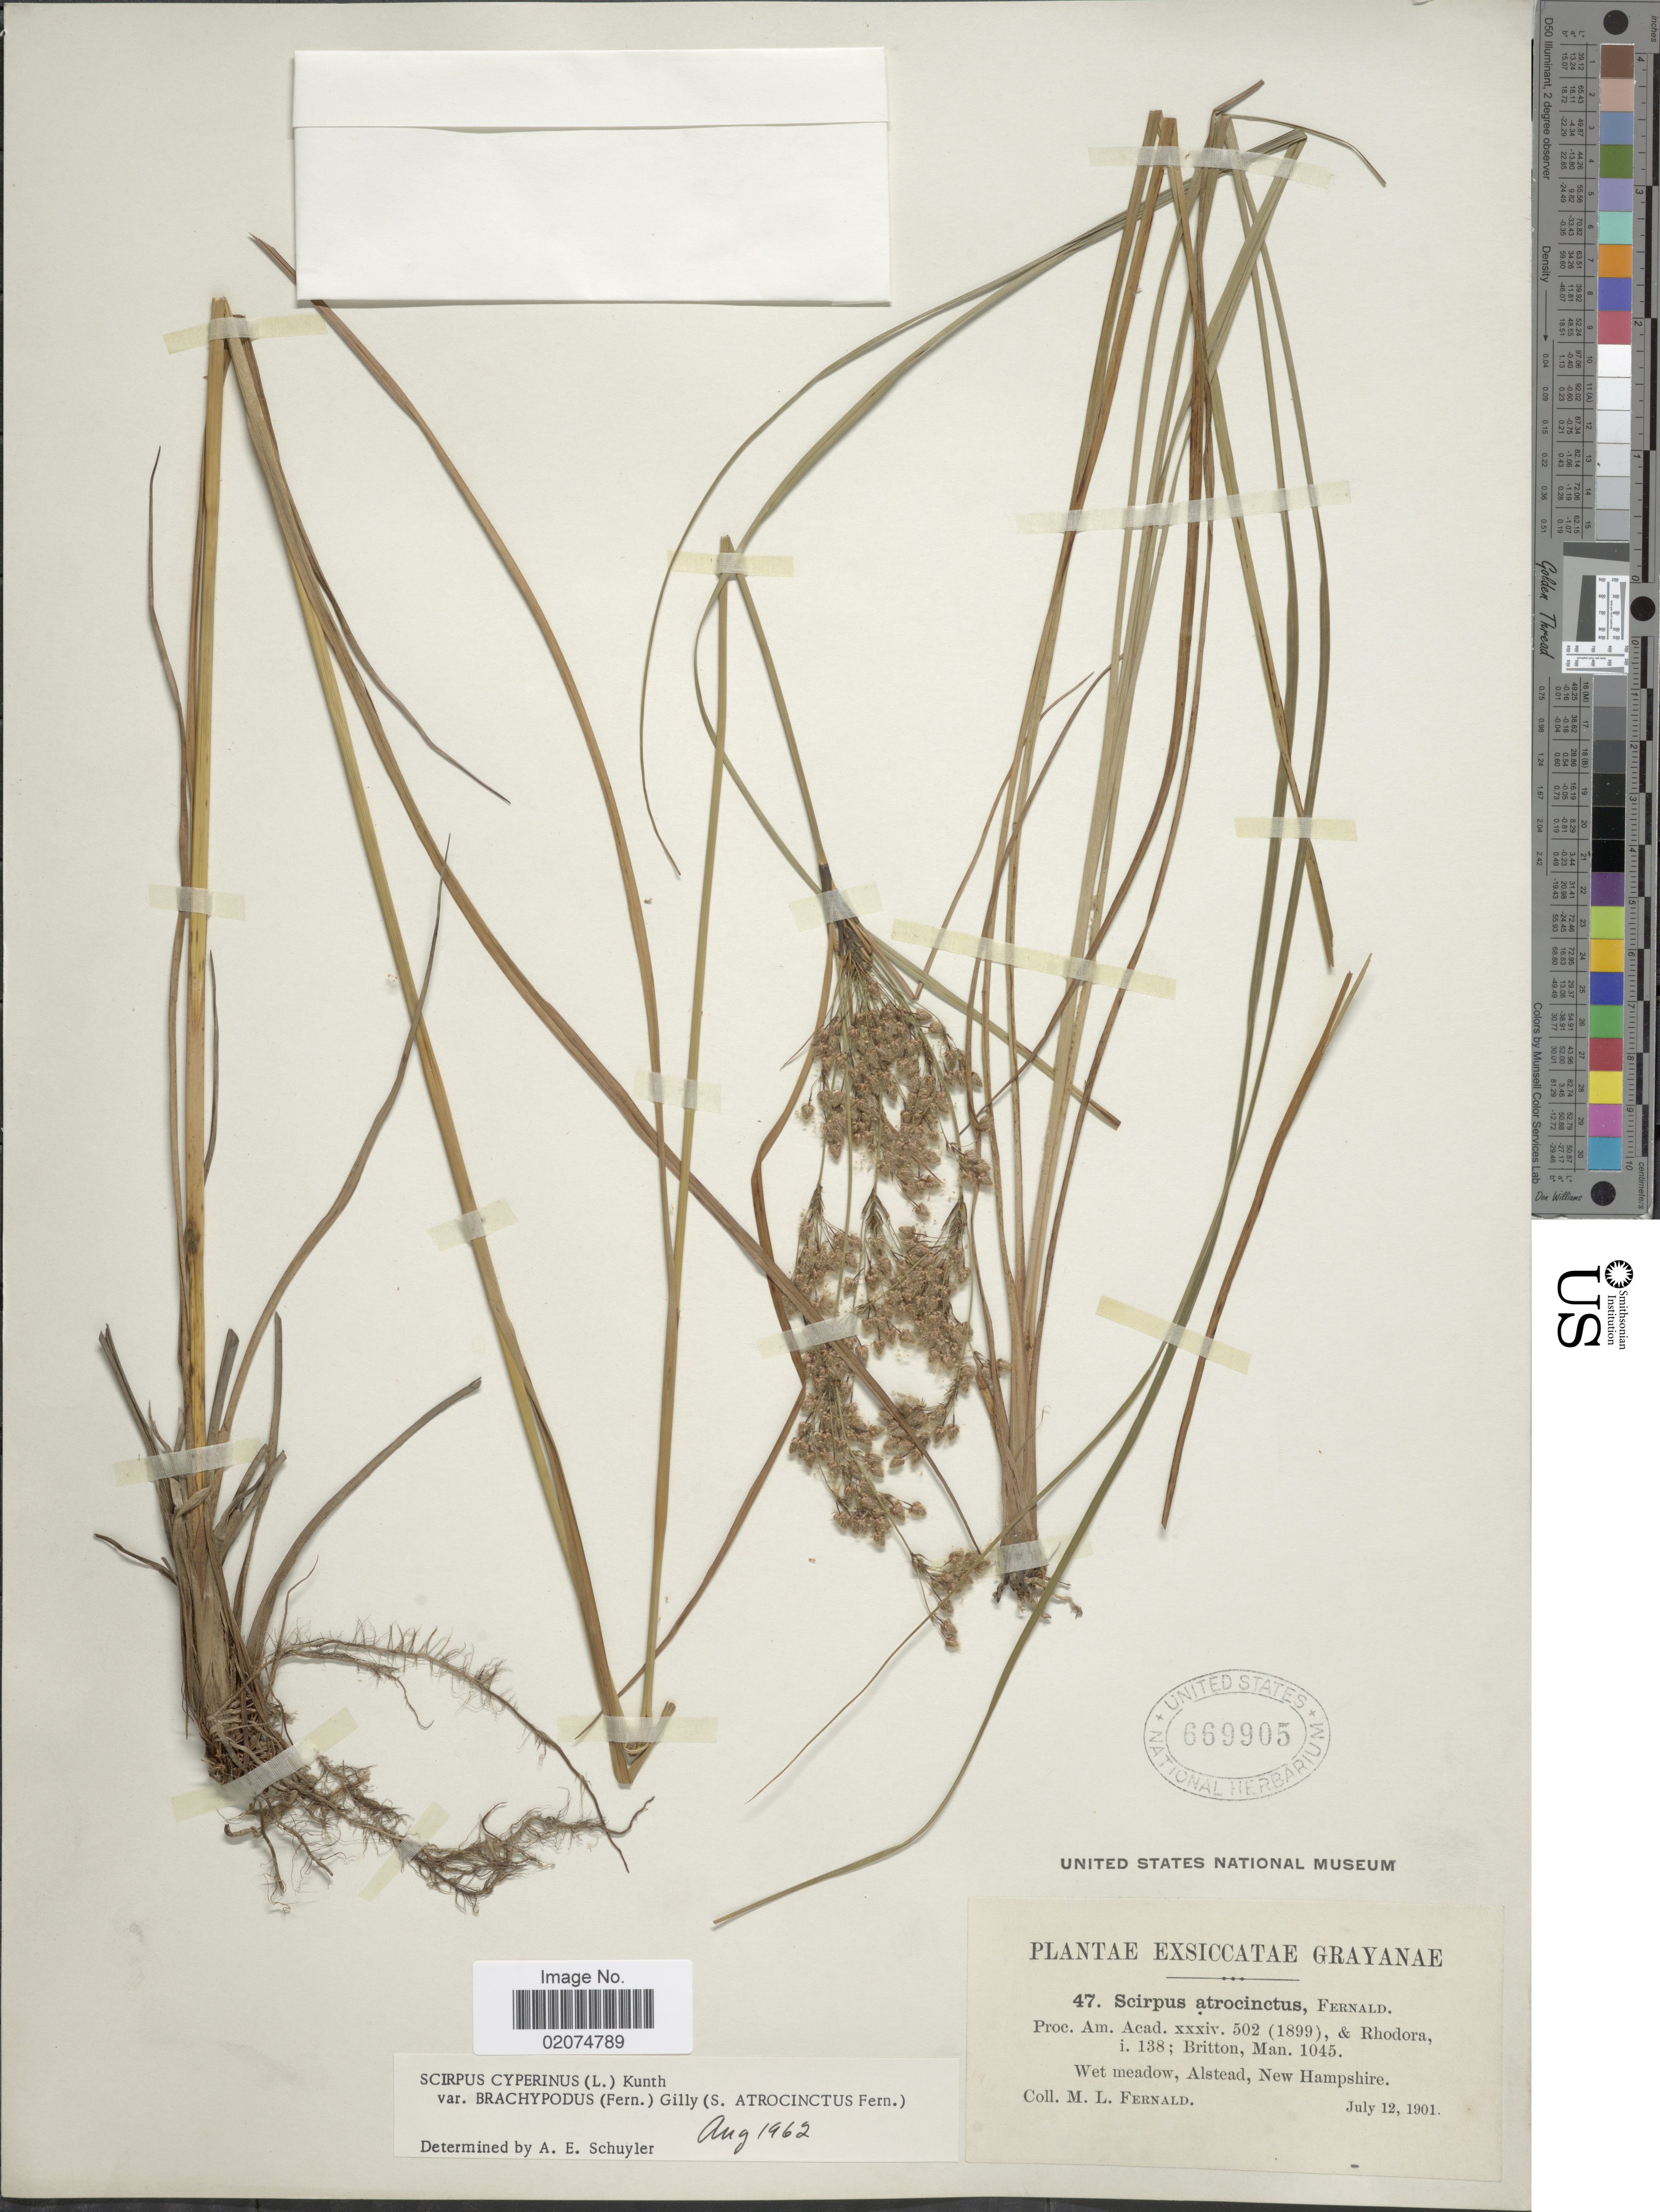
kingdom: Plantae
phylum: Tracheophyta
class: Liliopsida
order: Poales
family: Cyperaceae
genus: Scirpus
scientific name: Scirpus atrocinctus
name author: Fernald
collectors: M. L. Fernald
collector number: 47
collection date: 1901-07-12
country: United States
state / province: New Hampshire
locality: Grayane, Alstead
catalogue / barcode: US 669905